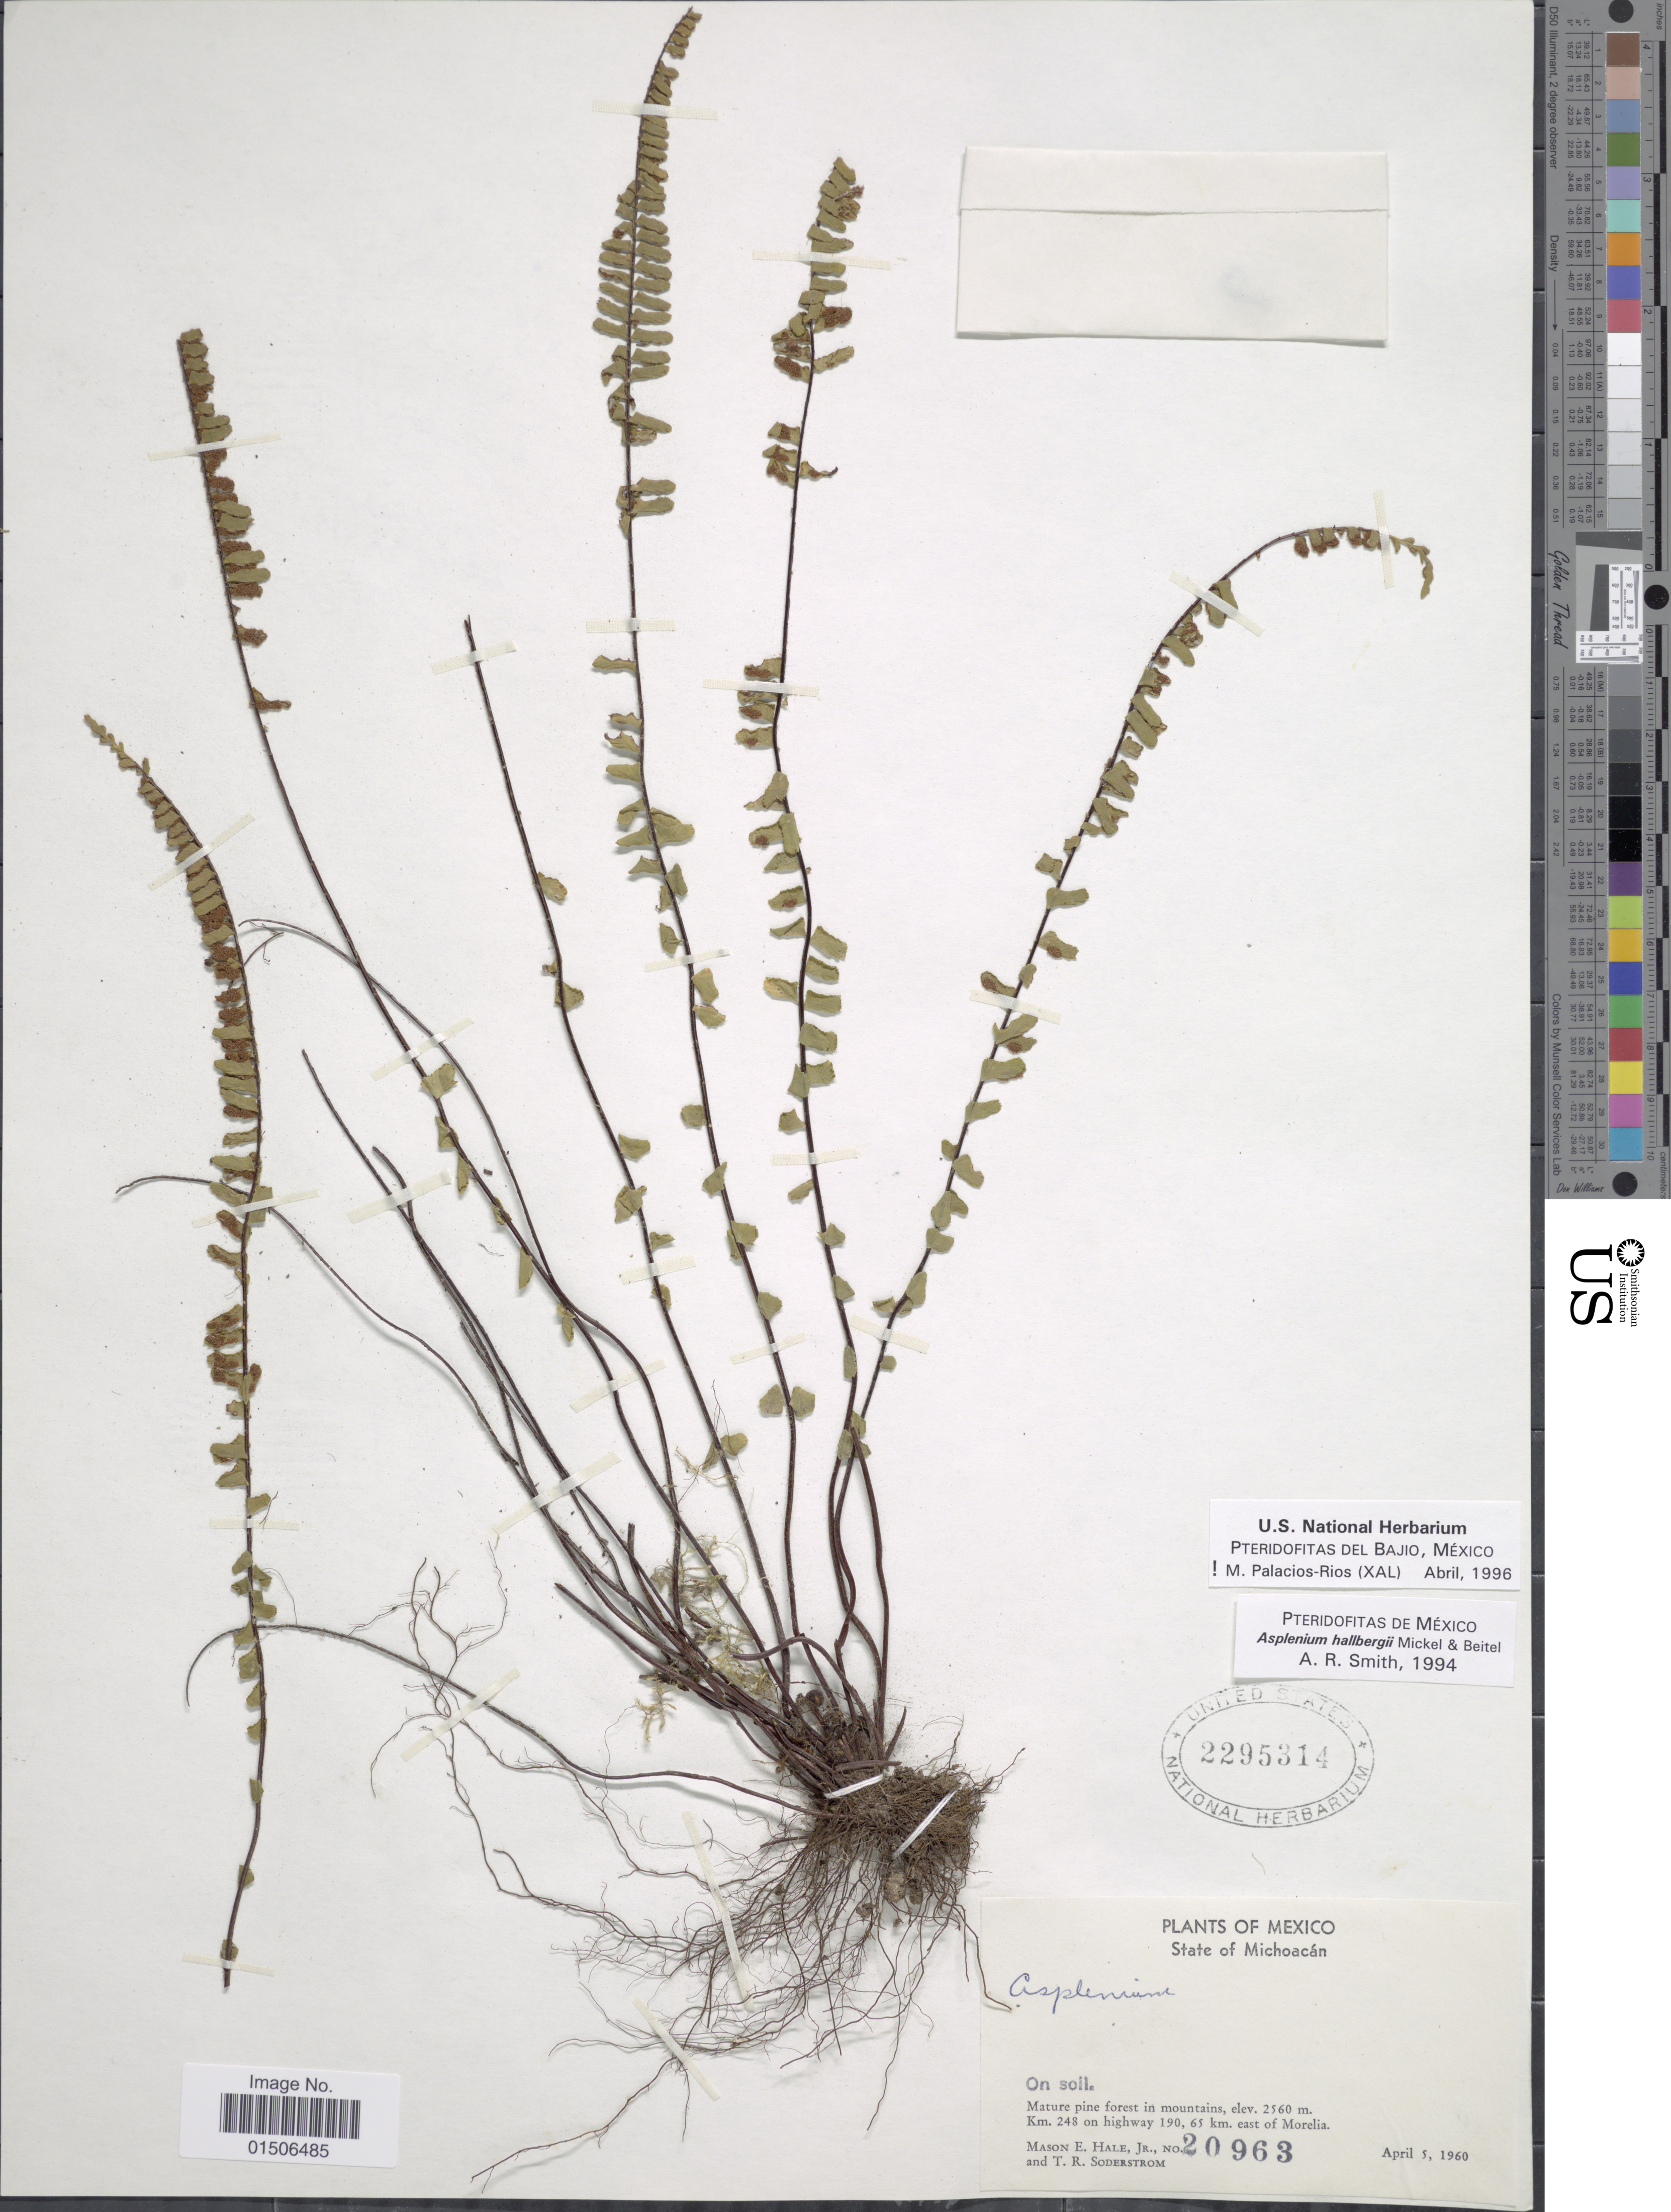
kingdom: Plantae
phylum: Tracheophyta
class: Polypodiopsida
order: Polypodiales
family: Aspleniaceae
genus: Asplenium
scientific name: Asplenium hallbergii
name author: Mickel & Beitel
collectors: M. Hale & T. R. Soderstrom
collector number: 20963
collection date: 1960-04-05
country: Mexico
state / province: Michoacán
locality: On soil, Mature pine forest in mountains, km.248 on highway 190, 65 km. east of Morelia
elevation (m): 2560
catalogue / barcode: US 2295314